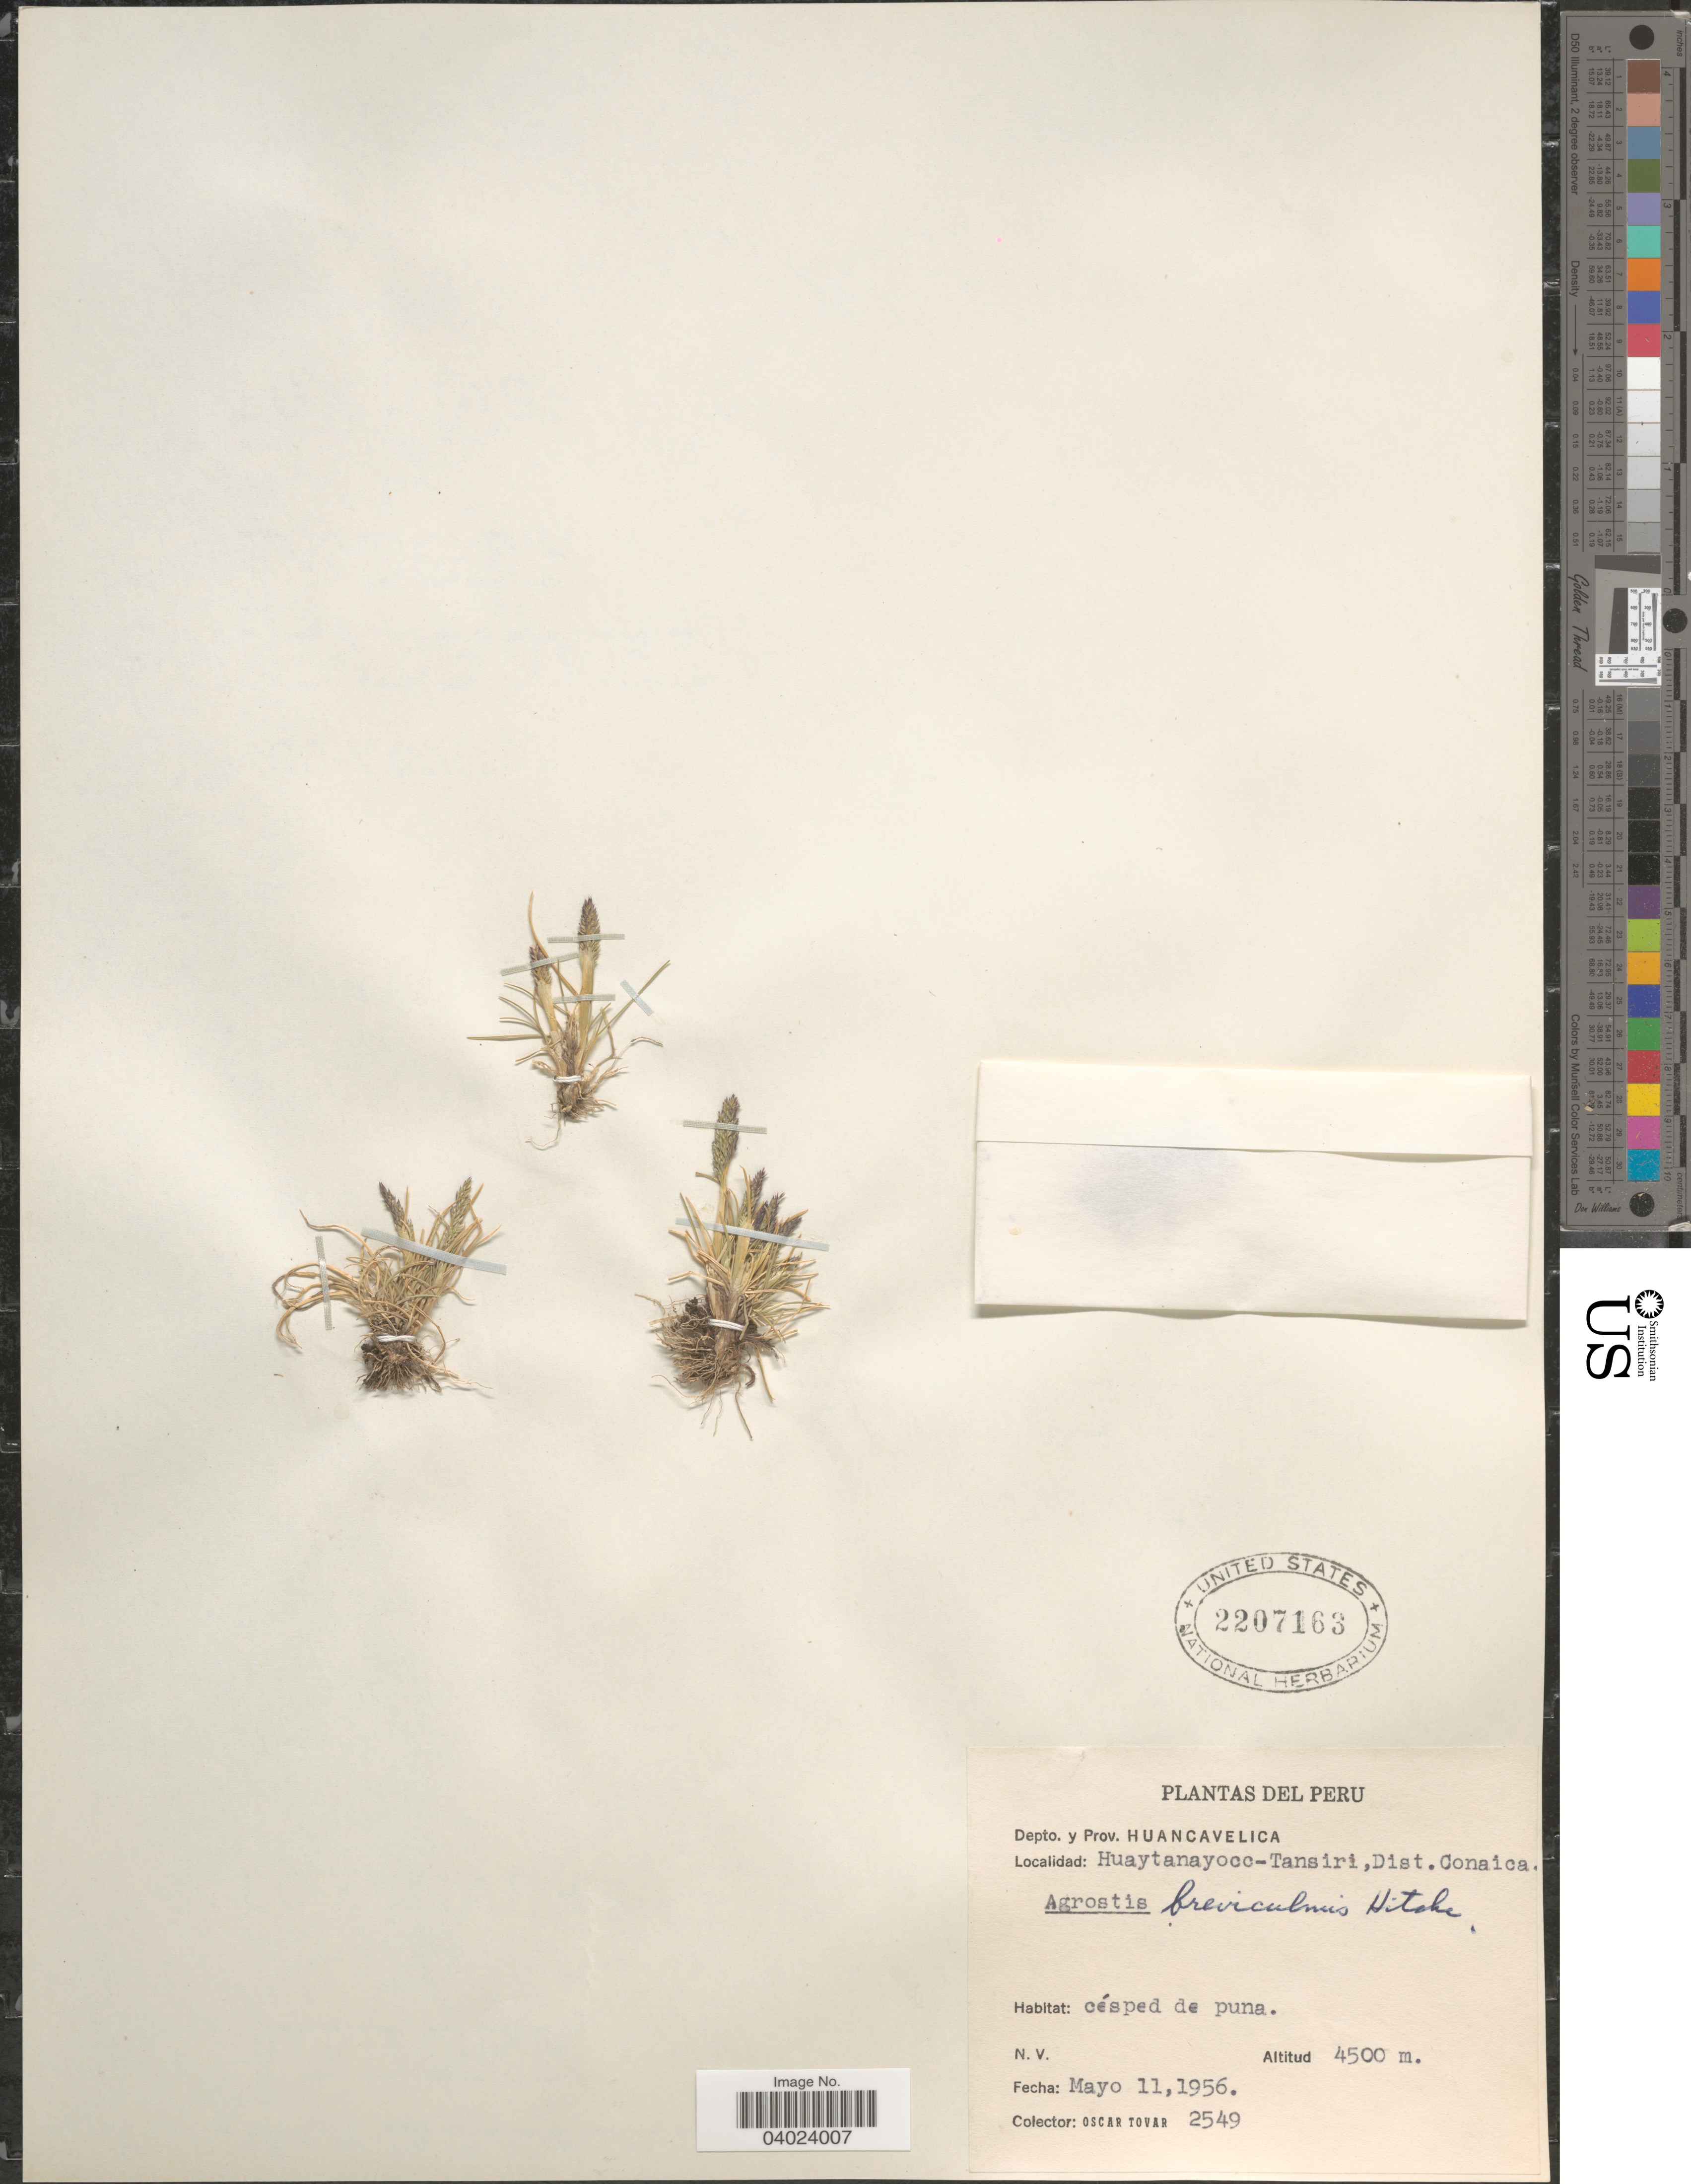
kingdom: Plantae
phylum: Tracheophyta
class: Liliopsida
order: Poales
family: Poaceae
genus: Agrostis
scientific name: Agrostis breviculmis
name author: Hitchc.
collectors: Ó. Tovar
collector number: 2549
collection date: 1956-05-11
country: Peru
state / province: Huancavelica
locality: Depto. Huancavelica. Huaytanayocc-Tansiri, Dist. Conaica.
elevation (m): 4500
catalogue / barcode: US 2207163